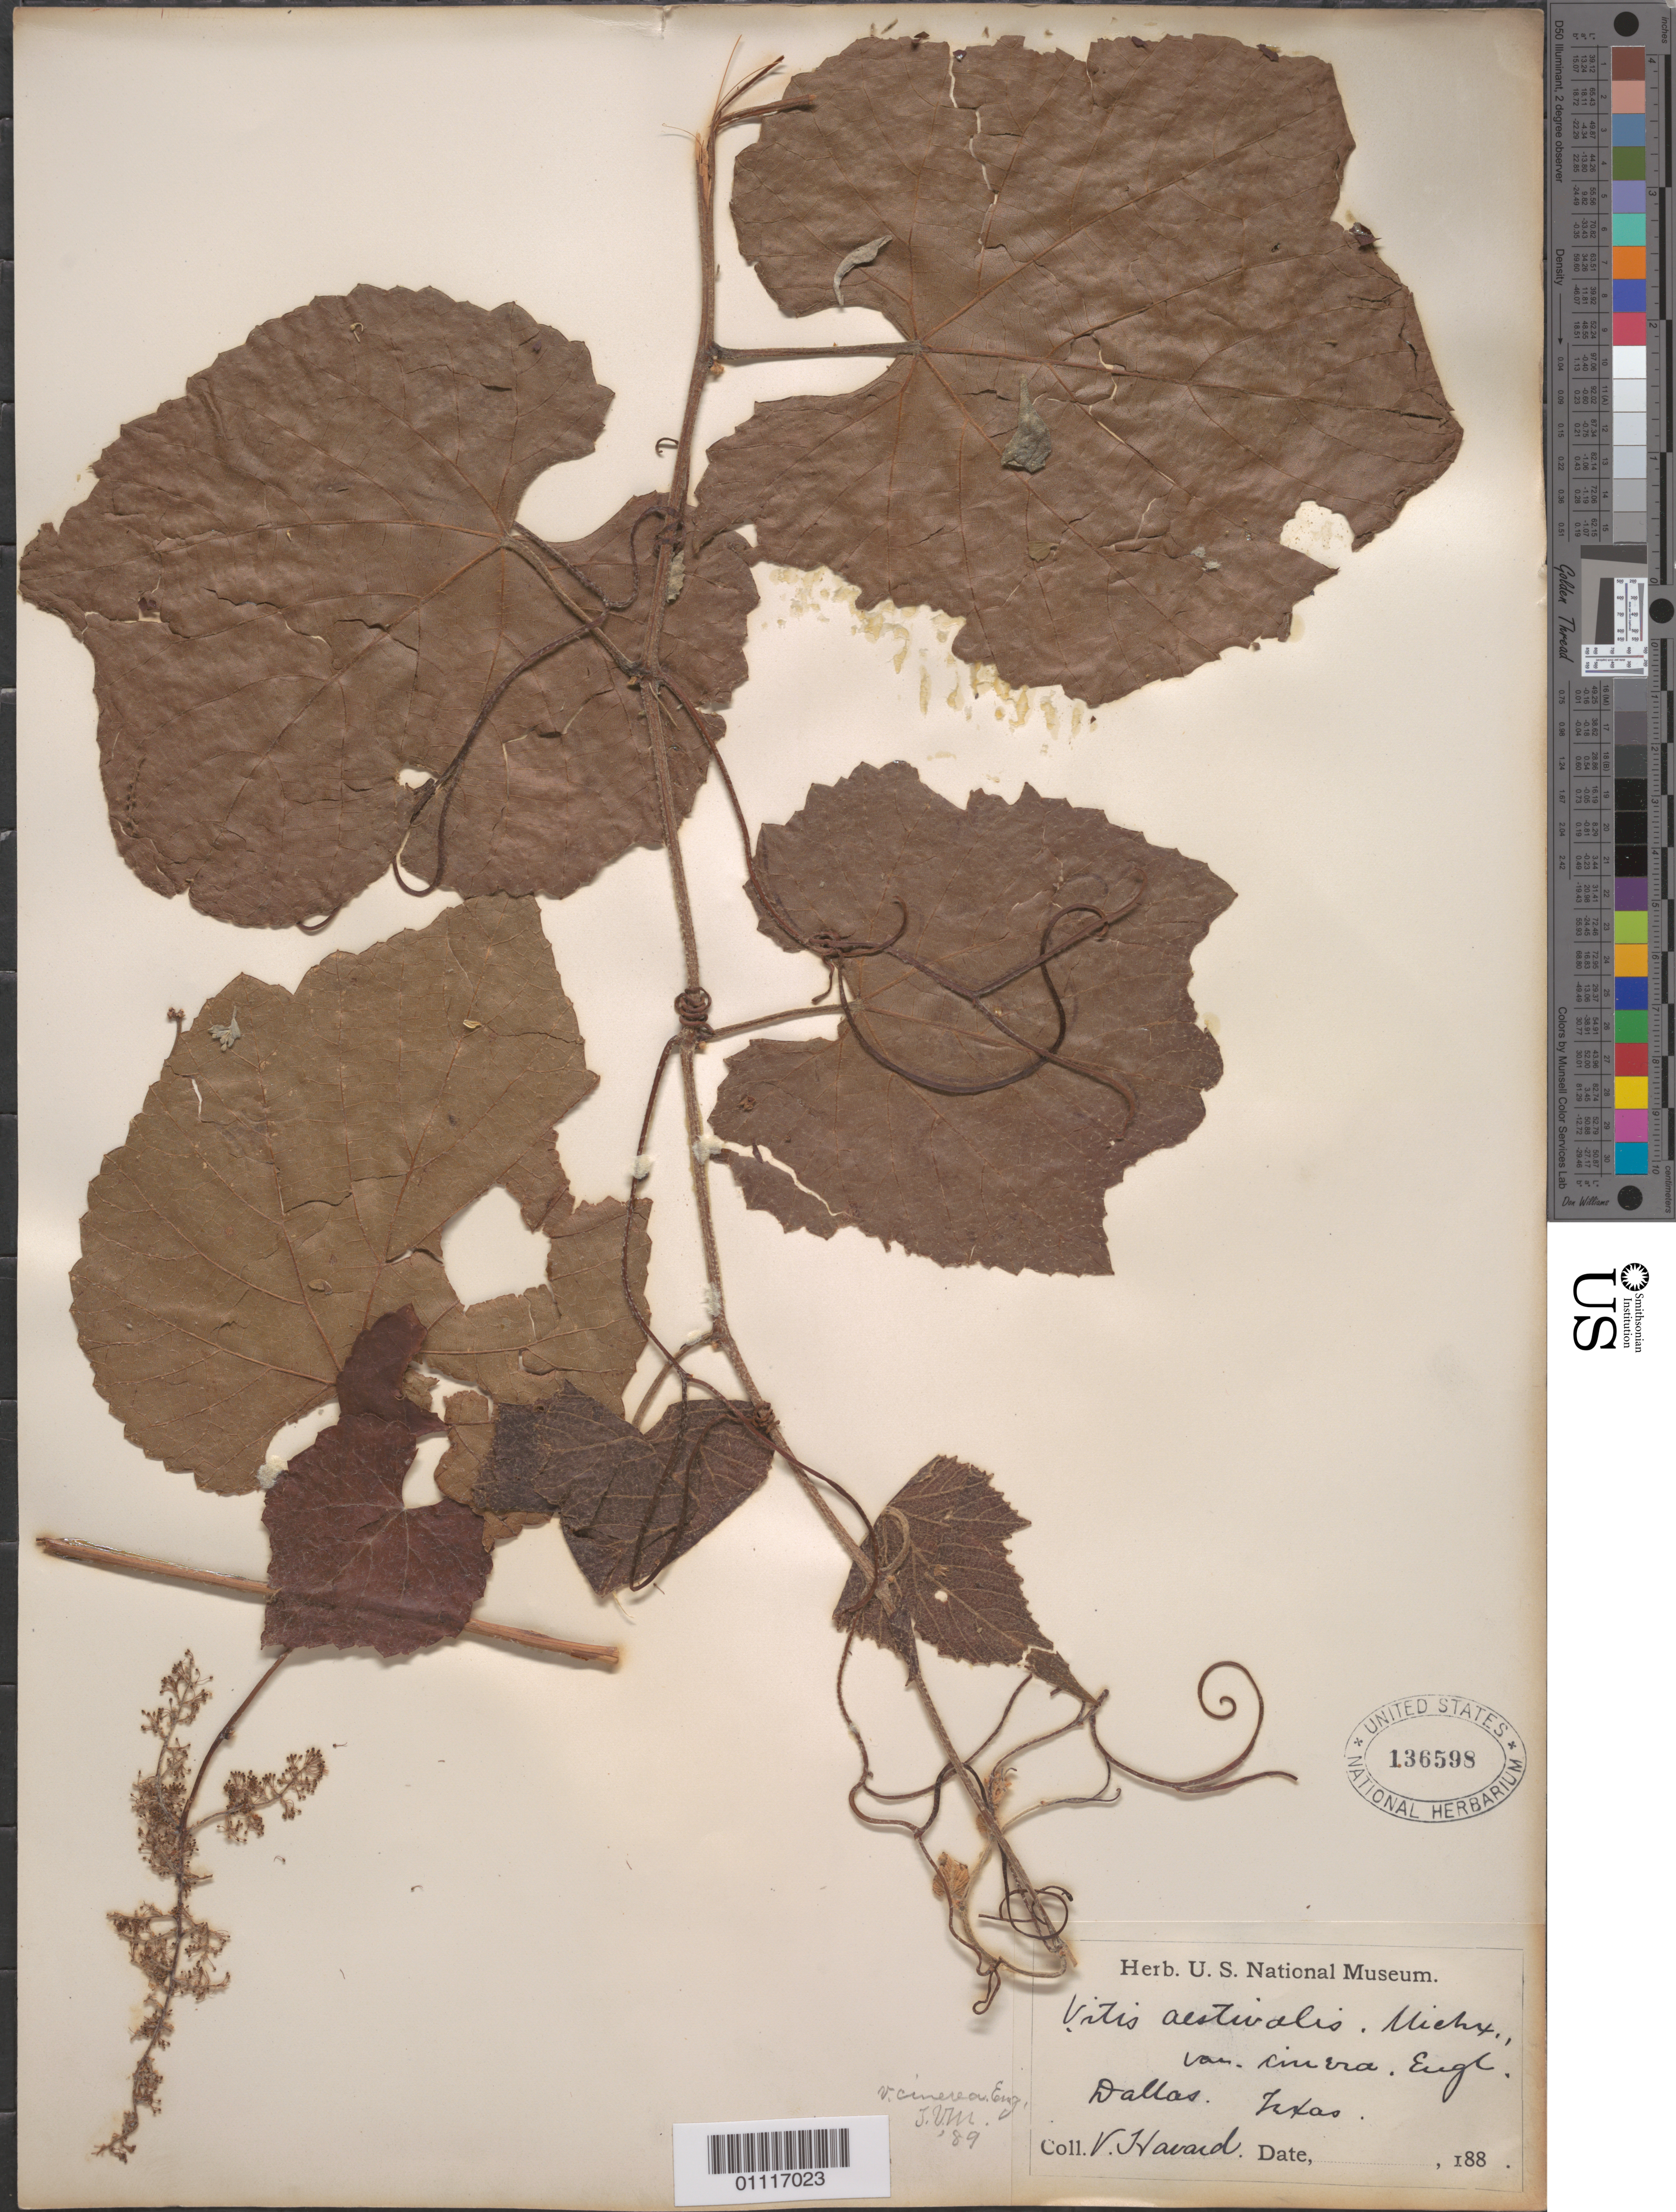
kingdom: Plantae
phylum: Tracheophyta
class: Magnoliopsida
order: Vitales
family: Vitaceae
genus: Vitis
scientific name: Vitis cinerea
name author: (Engelm.) Millardet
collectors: V. Havard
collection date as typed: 188-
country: United States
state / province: Texas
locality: Dallas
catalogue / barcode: US 136598